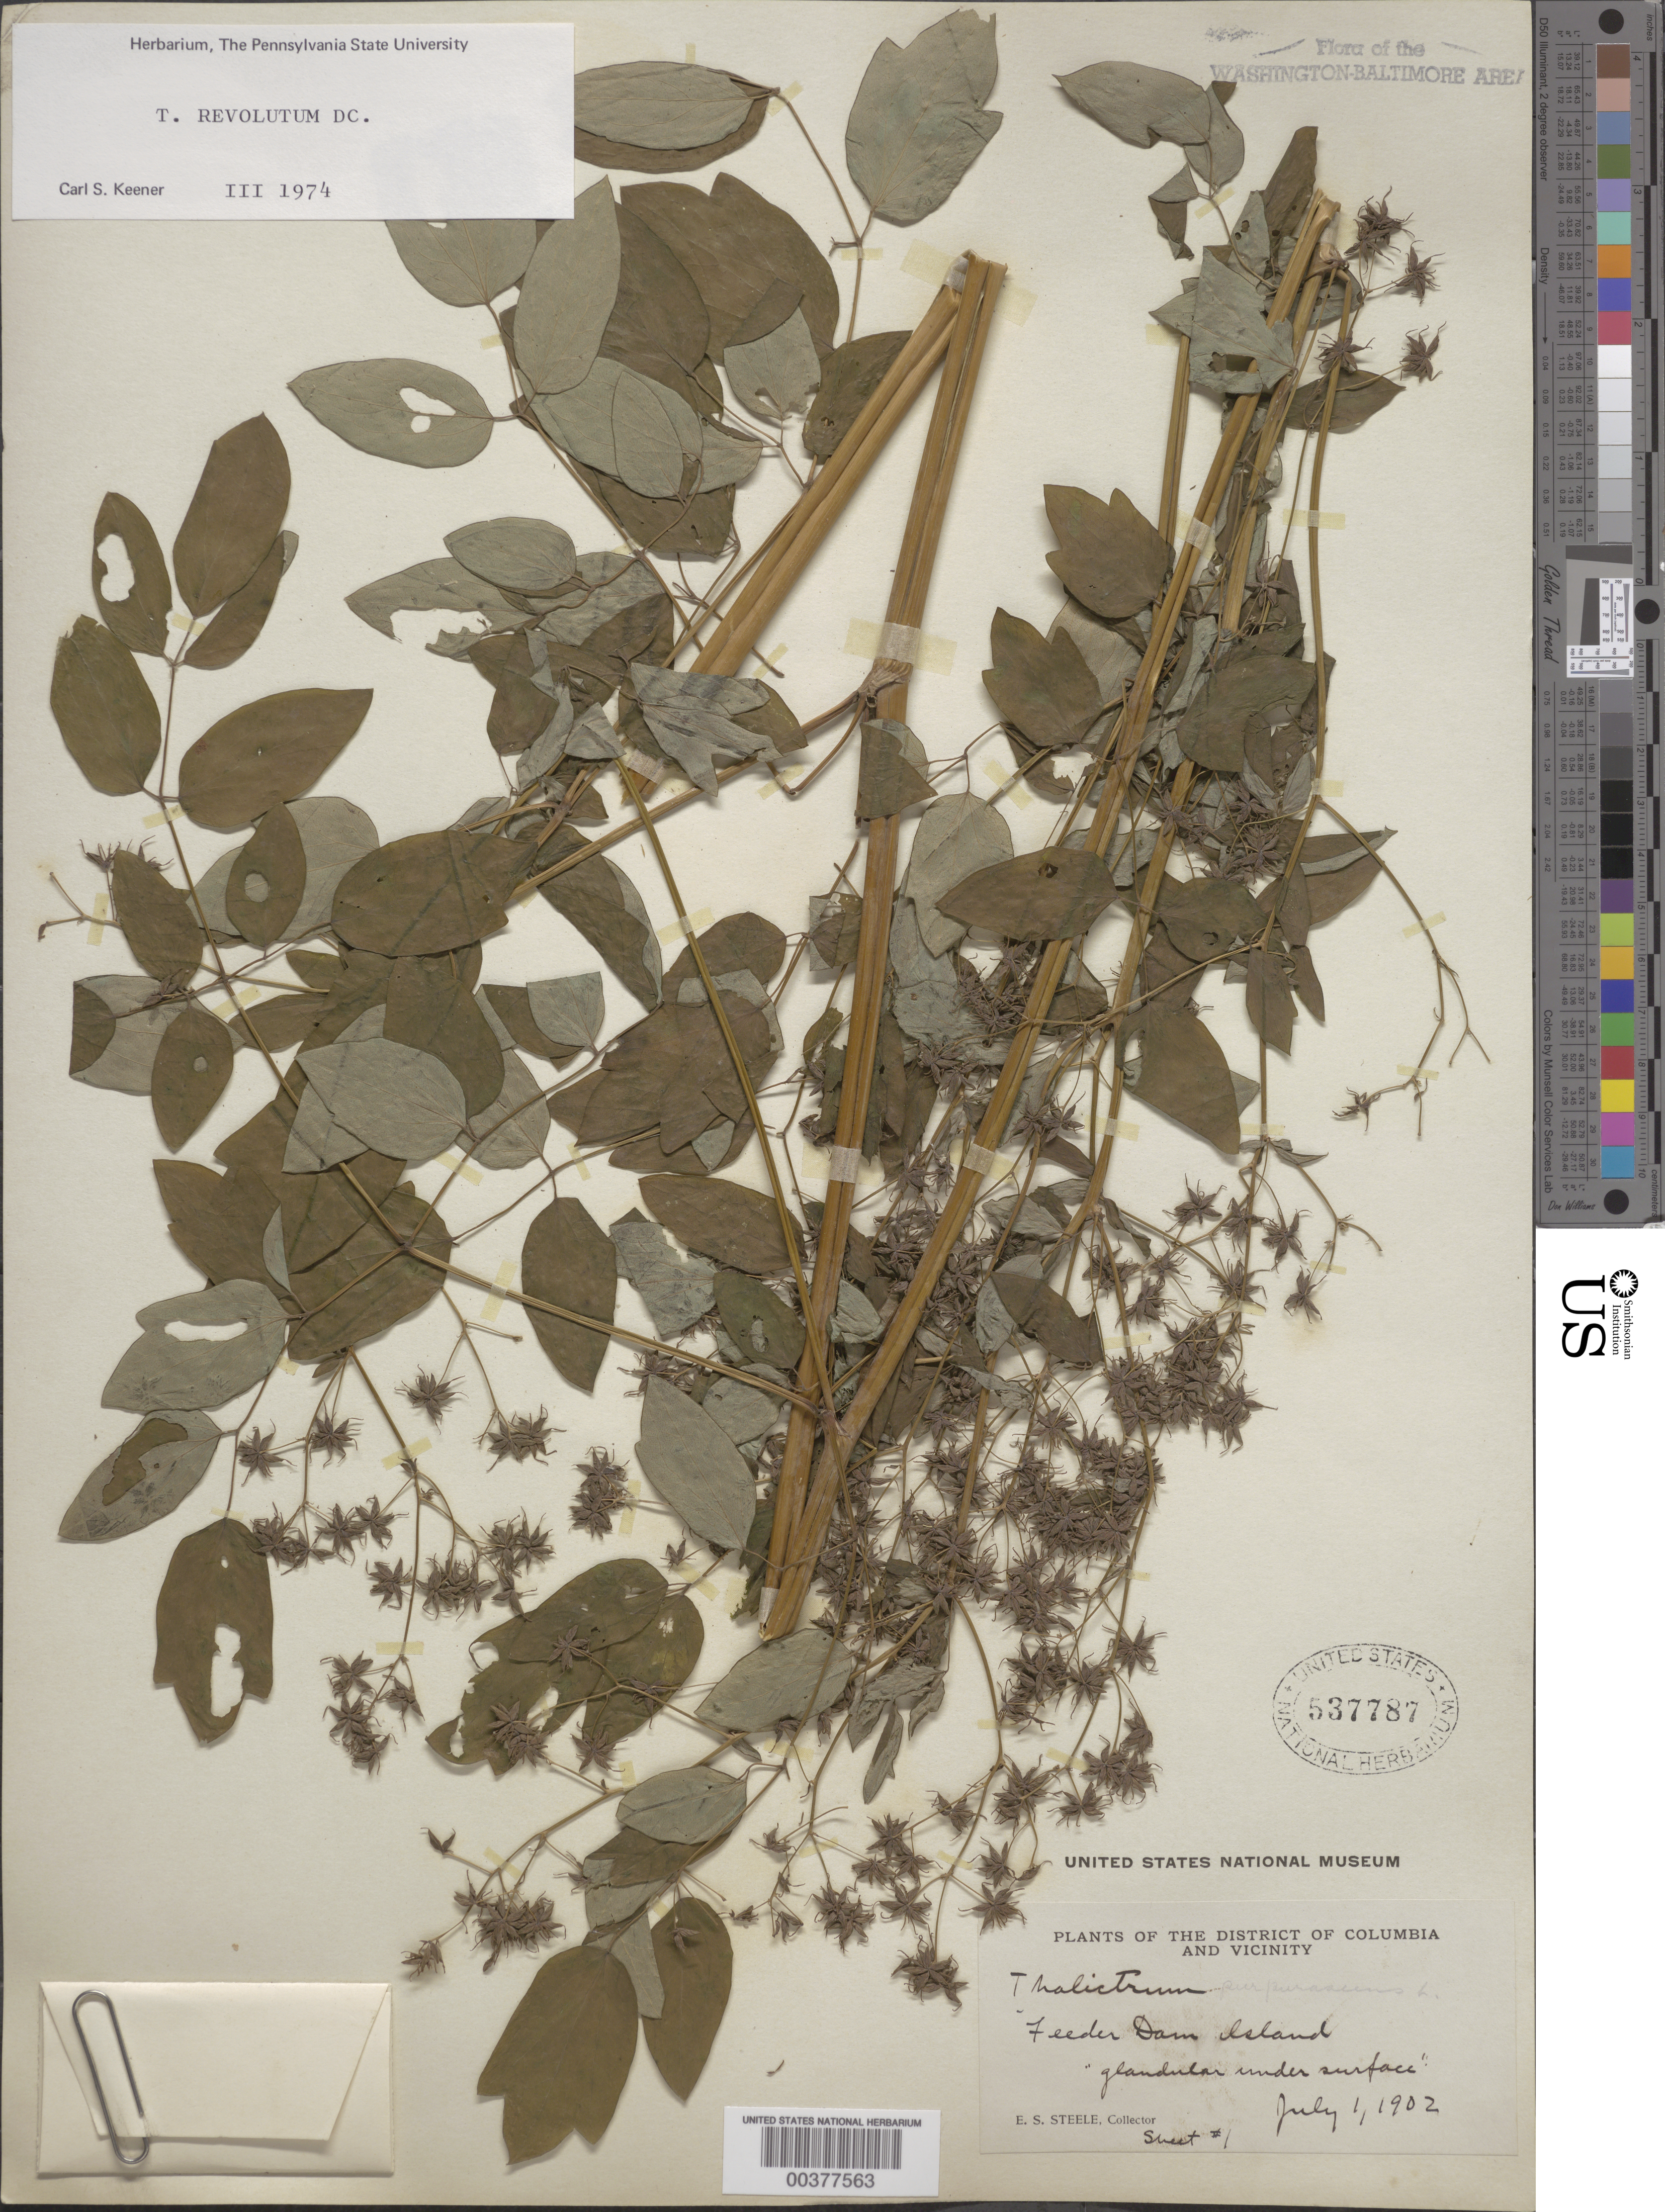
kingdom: Plantae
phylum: Tracheophyta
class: Magnoliopsida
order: Ranunculales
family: Ranunculaceae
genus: Thalictrum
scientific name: Thalictrum amphibolum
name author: Greene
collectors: E. Steele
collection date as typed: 01 Jul 1902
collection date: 1902-07-01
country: United States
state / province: Maryland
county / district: Montgomery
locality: Feeder Dam Island C. & O. Canal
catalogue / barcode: US 537787